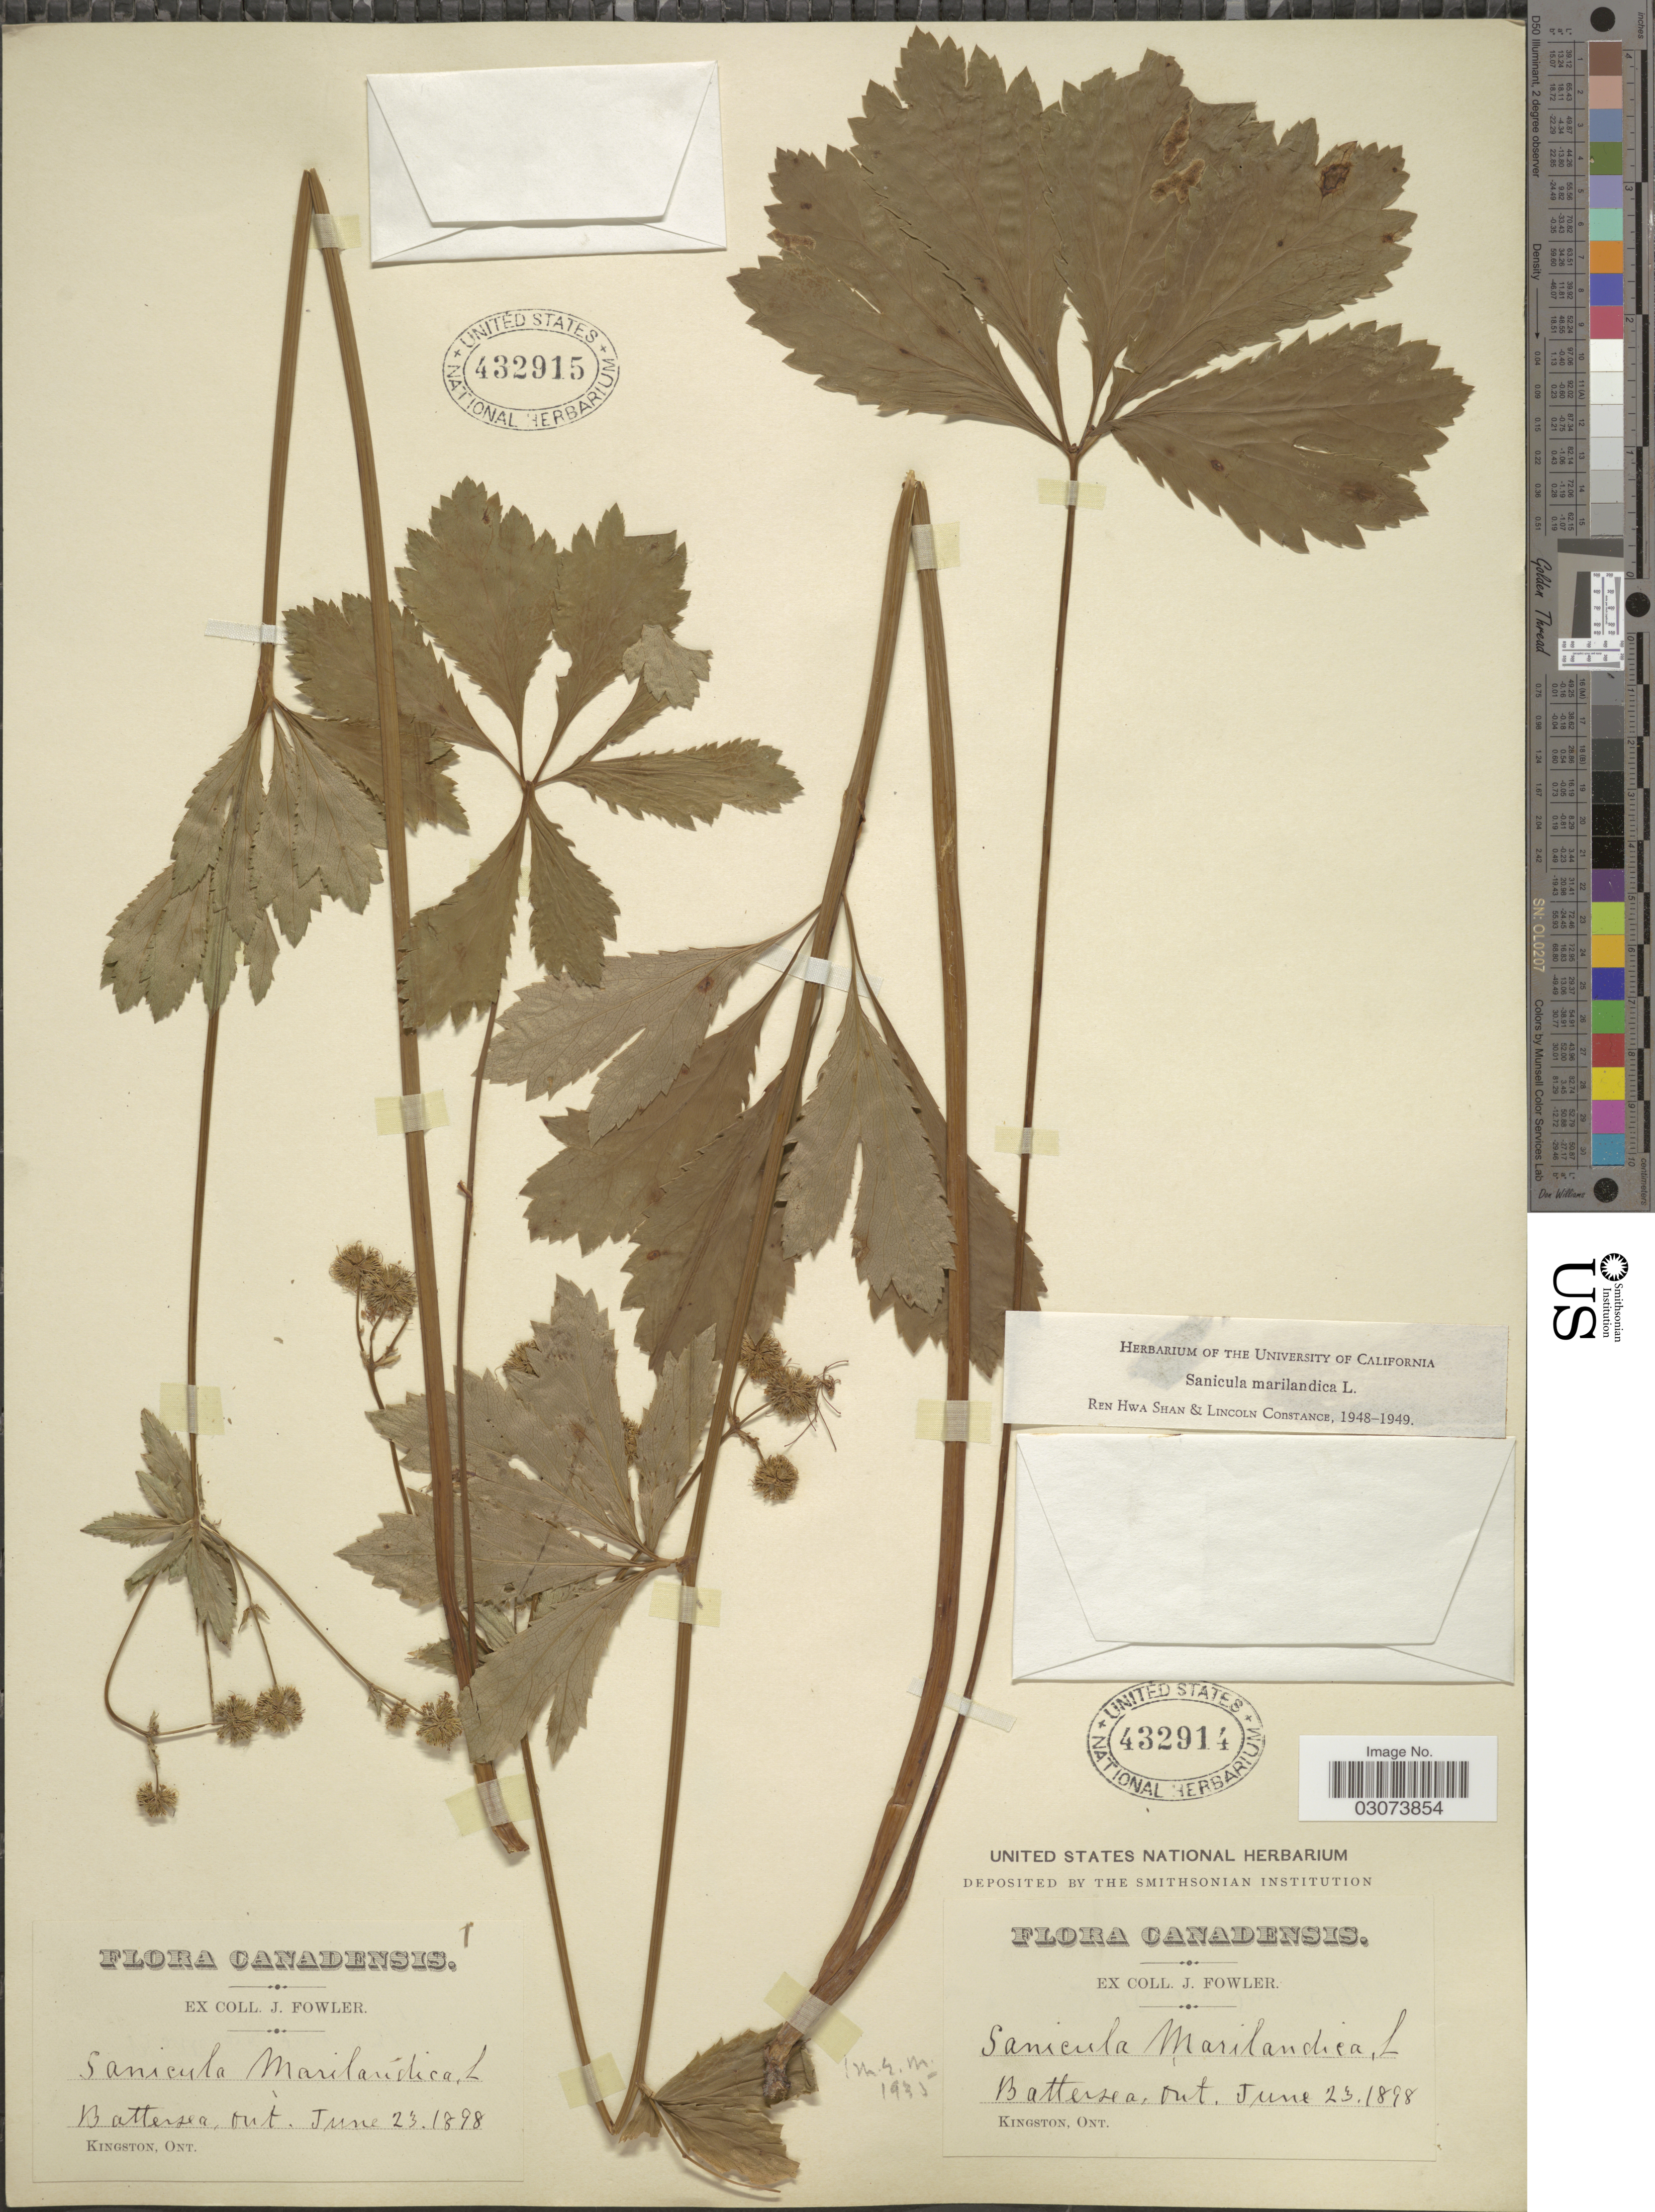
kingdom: Plantae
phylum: Tracheophyta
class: Magnoliopsida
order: Apiales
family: Apiaceae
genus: Sanicula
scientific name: Sanicula marilandica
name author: L.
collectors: J. Fowler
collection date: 1898-06-23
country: Canada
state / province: Ontario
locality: Battersea.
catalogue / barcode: US 432915